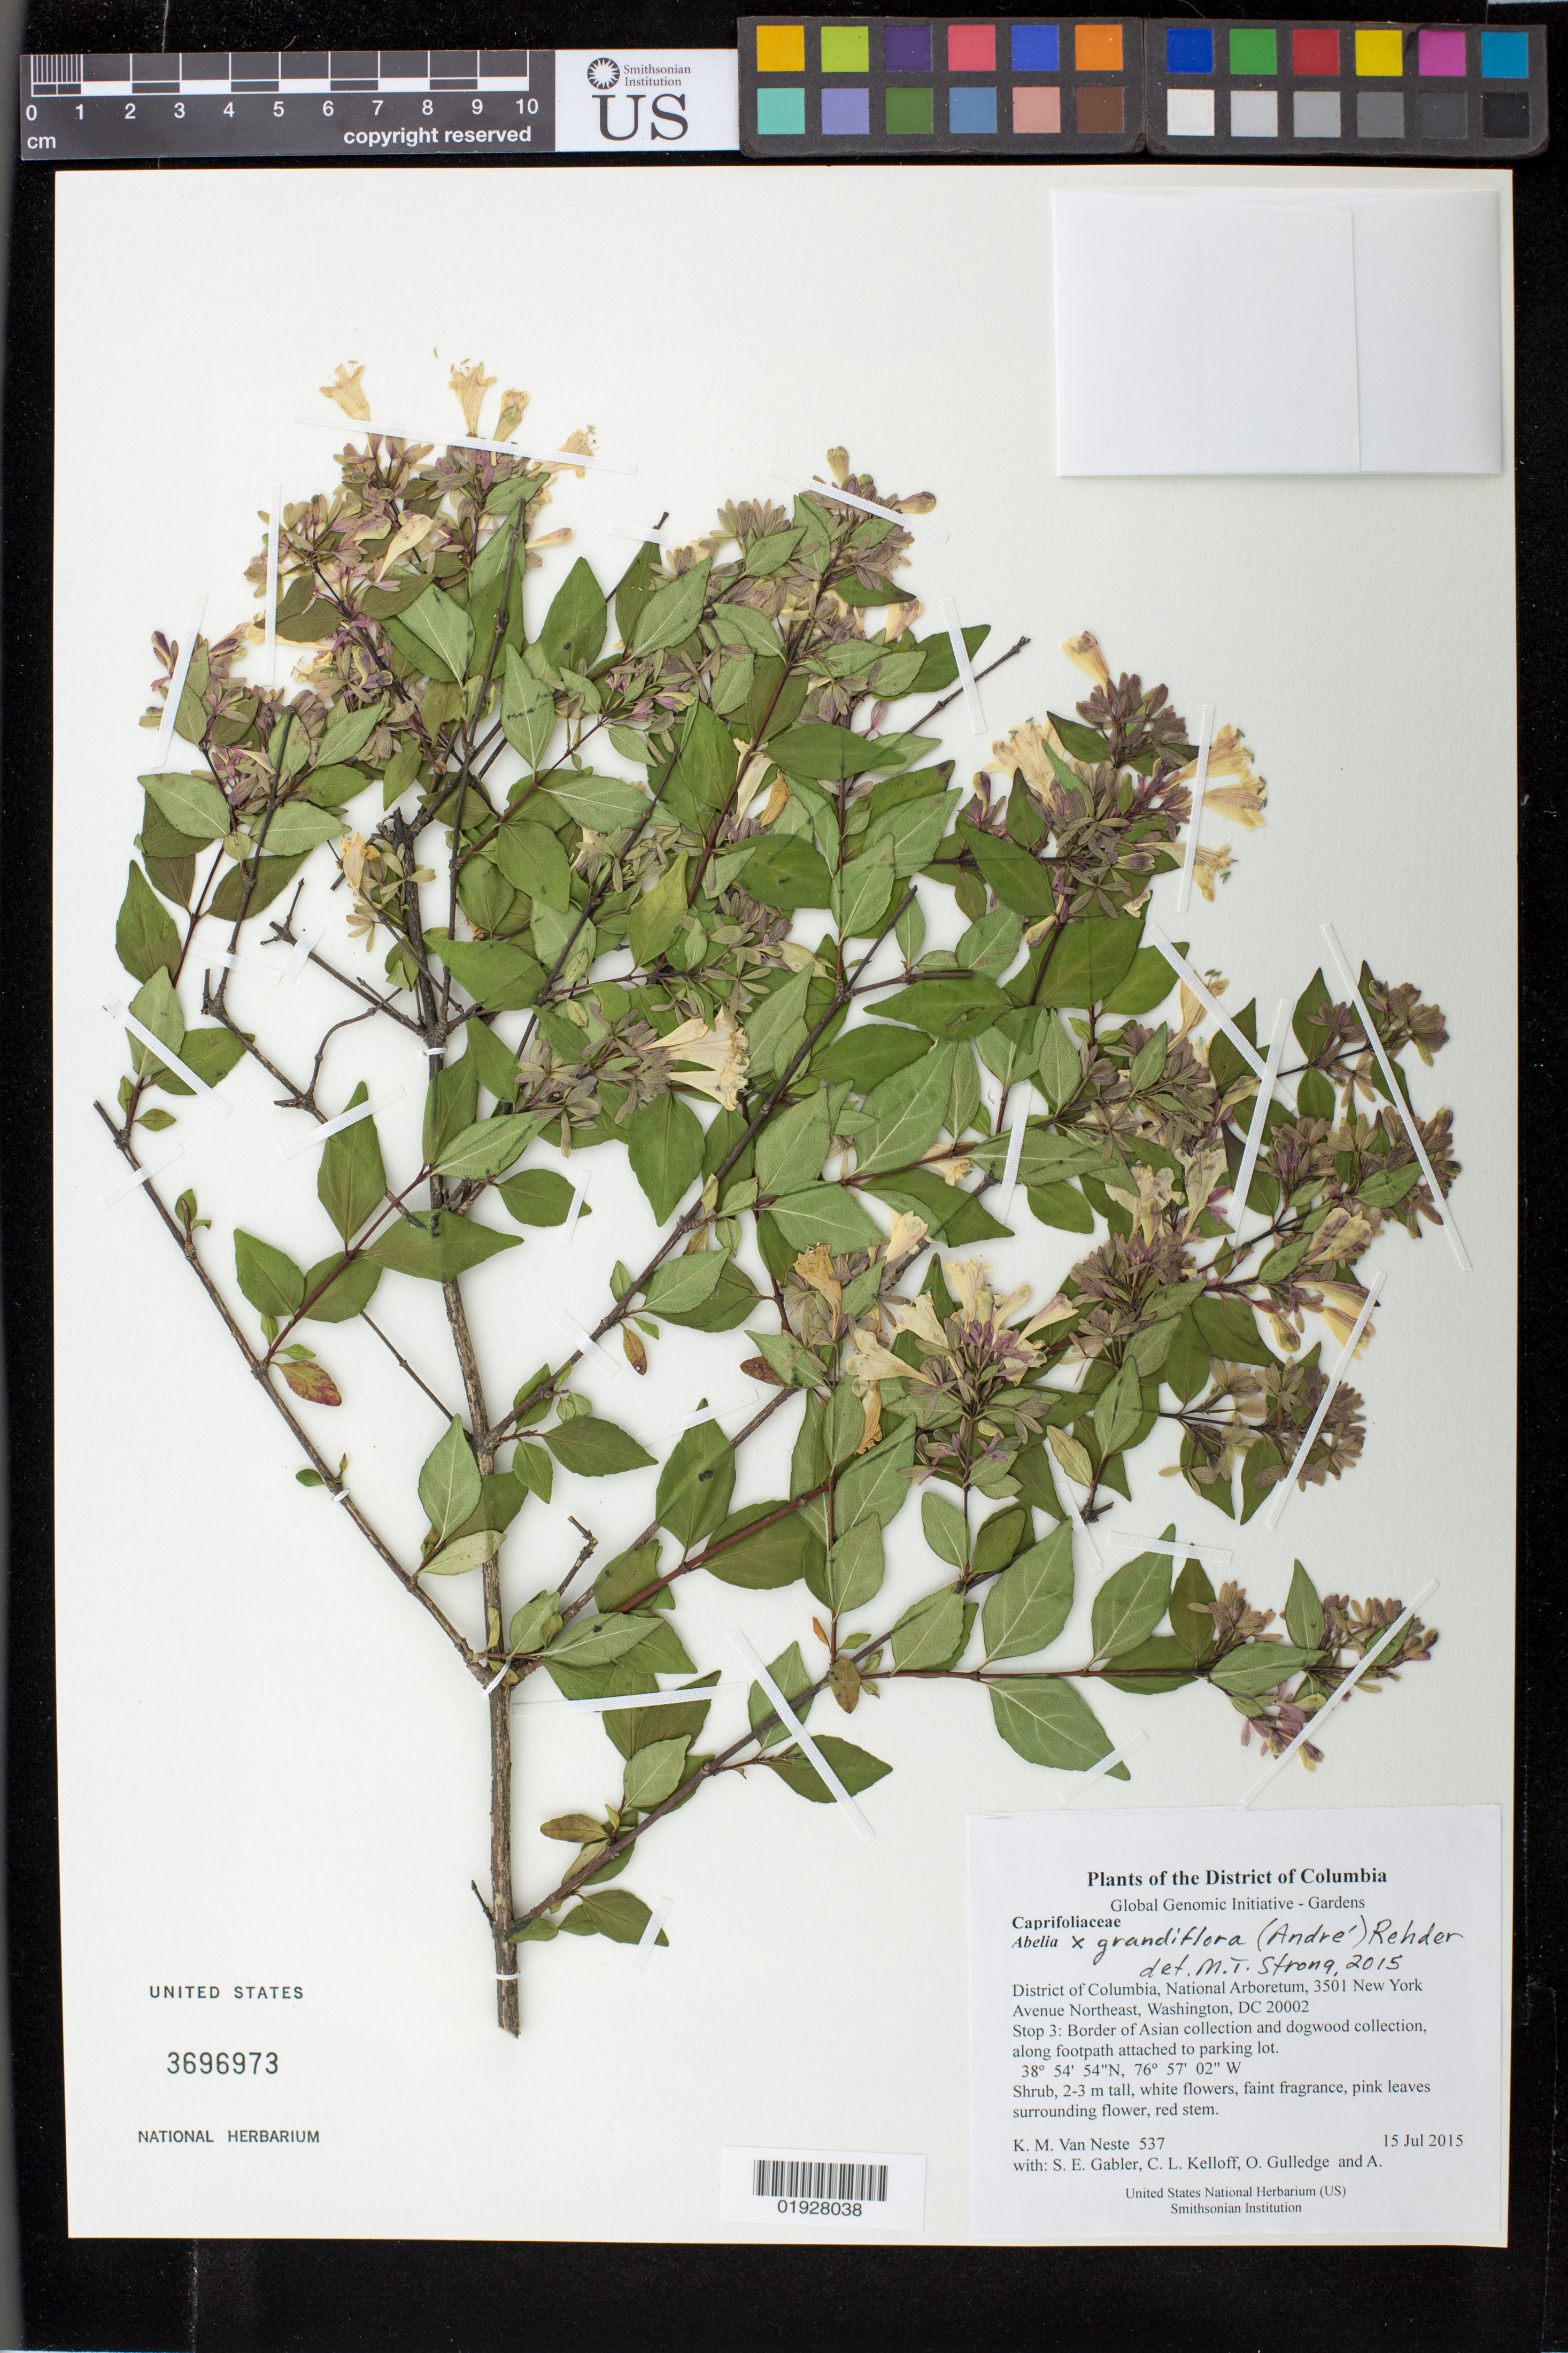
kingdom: Plantae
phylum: Tracheophyta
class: Magnoliopsida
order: Dipsacales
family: Caprifoliaceae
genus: Abelia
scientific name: Abelia grandiflora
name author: (André) Rehder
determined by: Strong, M. T., (US), Smithsonian Institution - National Museum of Natural History (UNITED STATES)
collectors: K. M. Van Neste, S. E. Gabler, C. L. Kelloff, O. Gulledge & A. Hill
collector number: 537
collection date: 2015-07-15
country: United States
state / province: District of Columbia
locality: National Arboretum, 3501 New York Avenue Northeast, Washington, DC 20002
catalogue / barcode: US 3696973